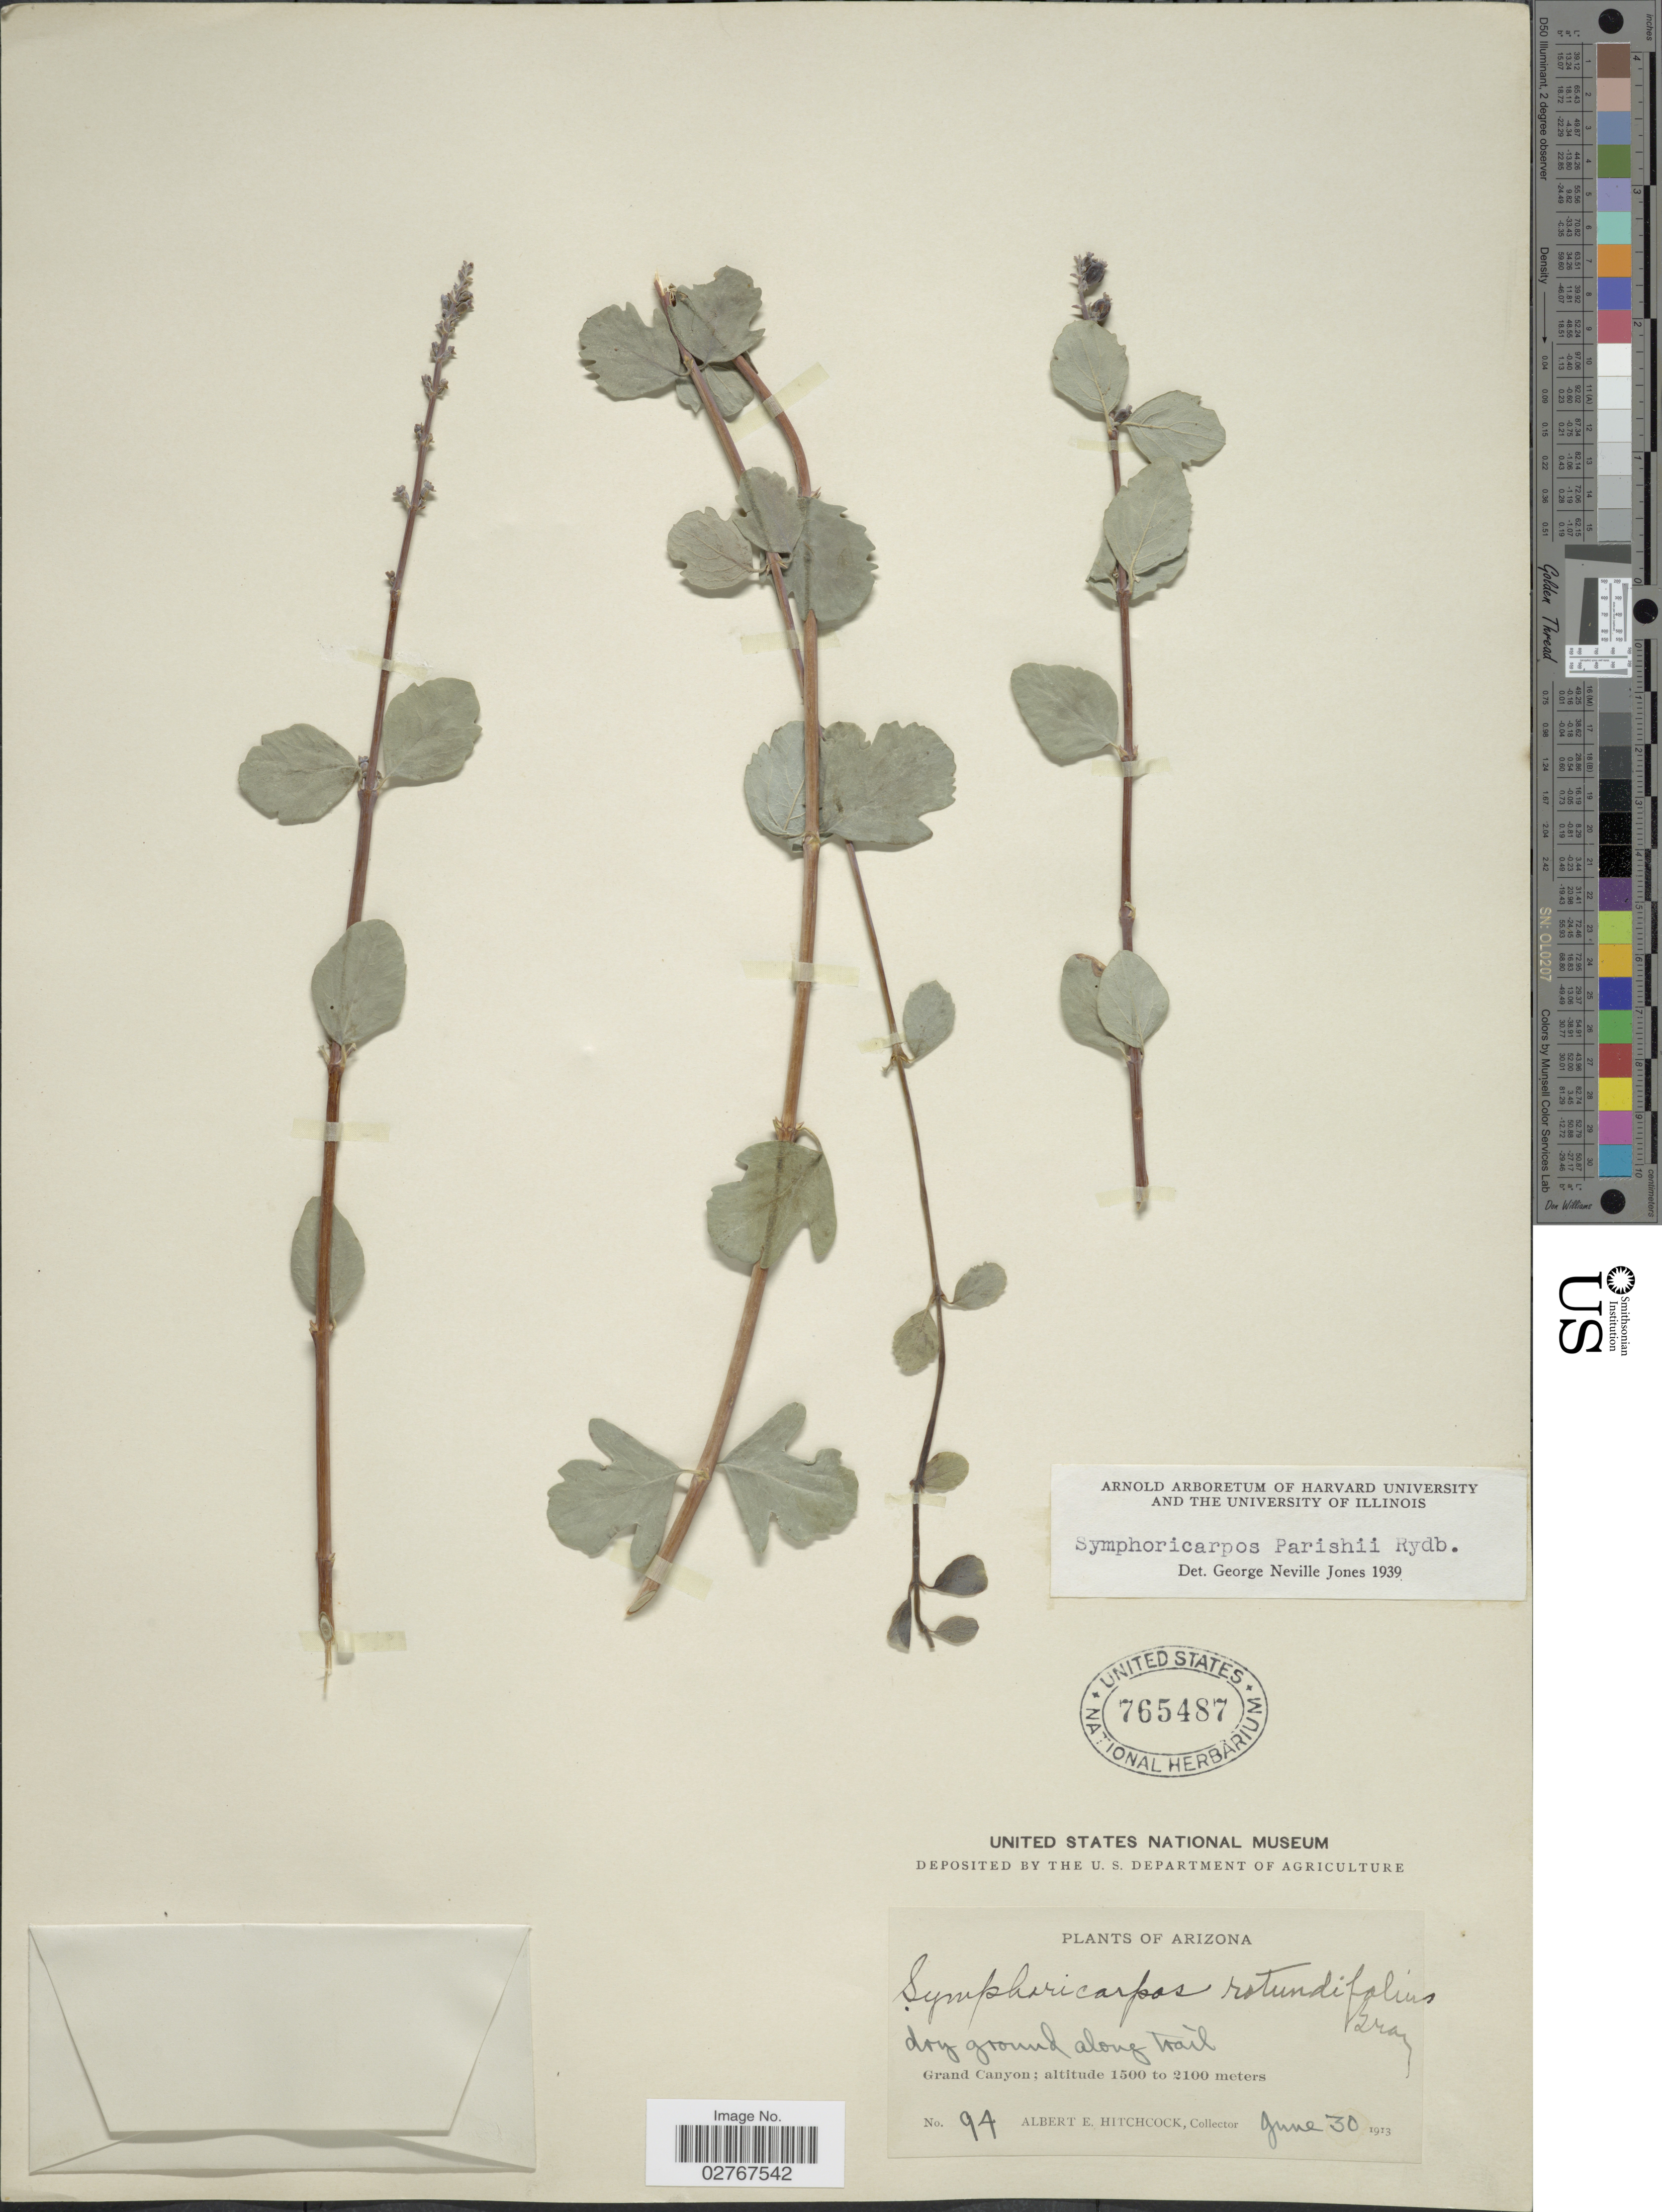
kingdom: Plantae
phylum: Tracheophyta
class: Magnoliopsida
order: Dipsacales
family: Caprifoliaceae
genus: Symphoricarpos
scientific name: Symphoricarpos parishii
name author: Rydb.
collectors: A. Hitchcock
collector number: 94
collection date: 1913-06-30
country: United States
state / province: Arizona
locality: Dry ground along trail, Grand Canyon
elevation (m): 1500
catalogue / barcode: US 765487